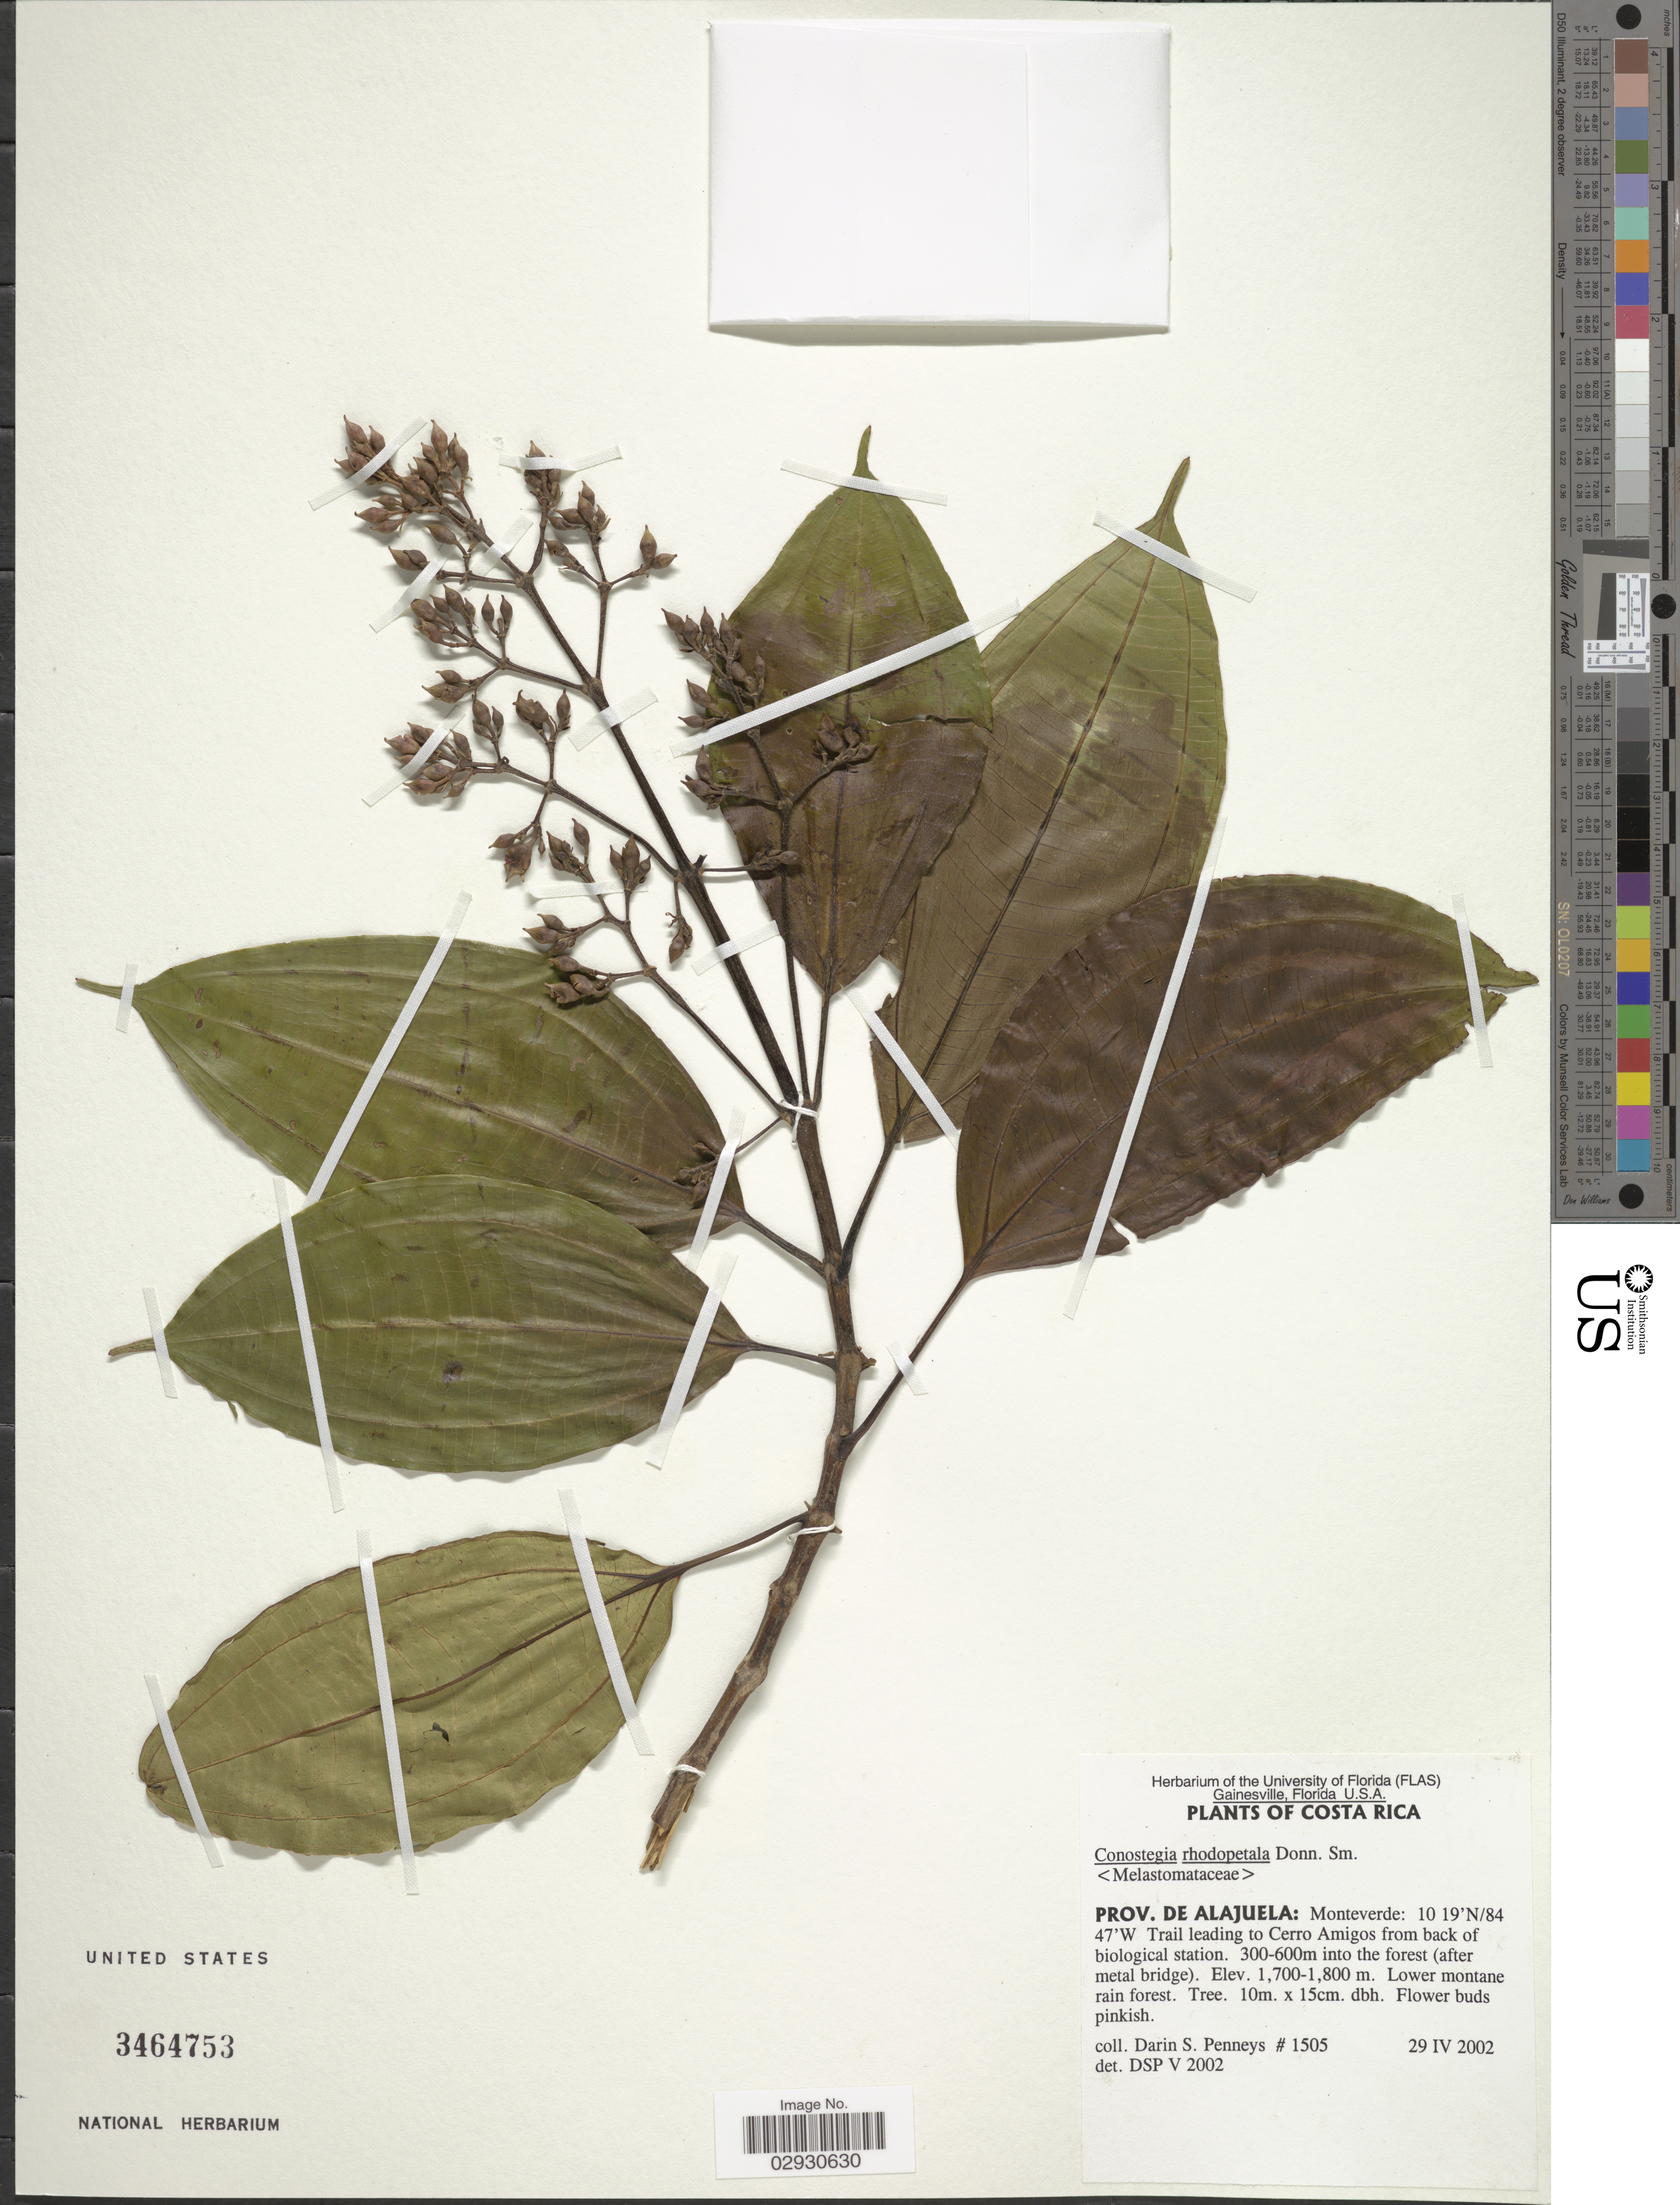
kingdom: Plantae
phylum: Tracheophyta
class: Magnoliopsida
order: Myrtales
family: Melastomataceae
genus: Conostegia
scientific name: Conostegia rhodopetala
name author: Donn. Sm.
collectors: D. S. Penneys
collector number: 1505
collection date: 2002-04-29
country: Costa Rica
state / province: Alajuela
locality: Monteverde, Trail leading to Cerro Amigos from back of biological station.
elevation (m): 300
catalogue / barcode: US 3464753